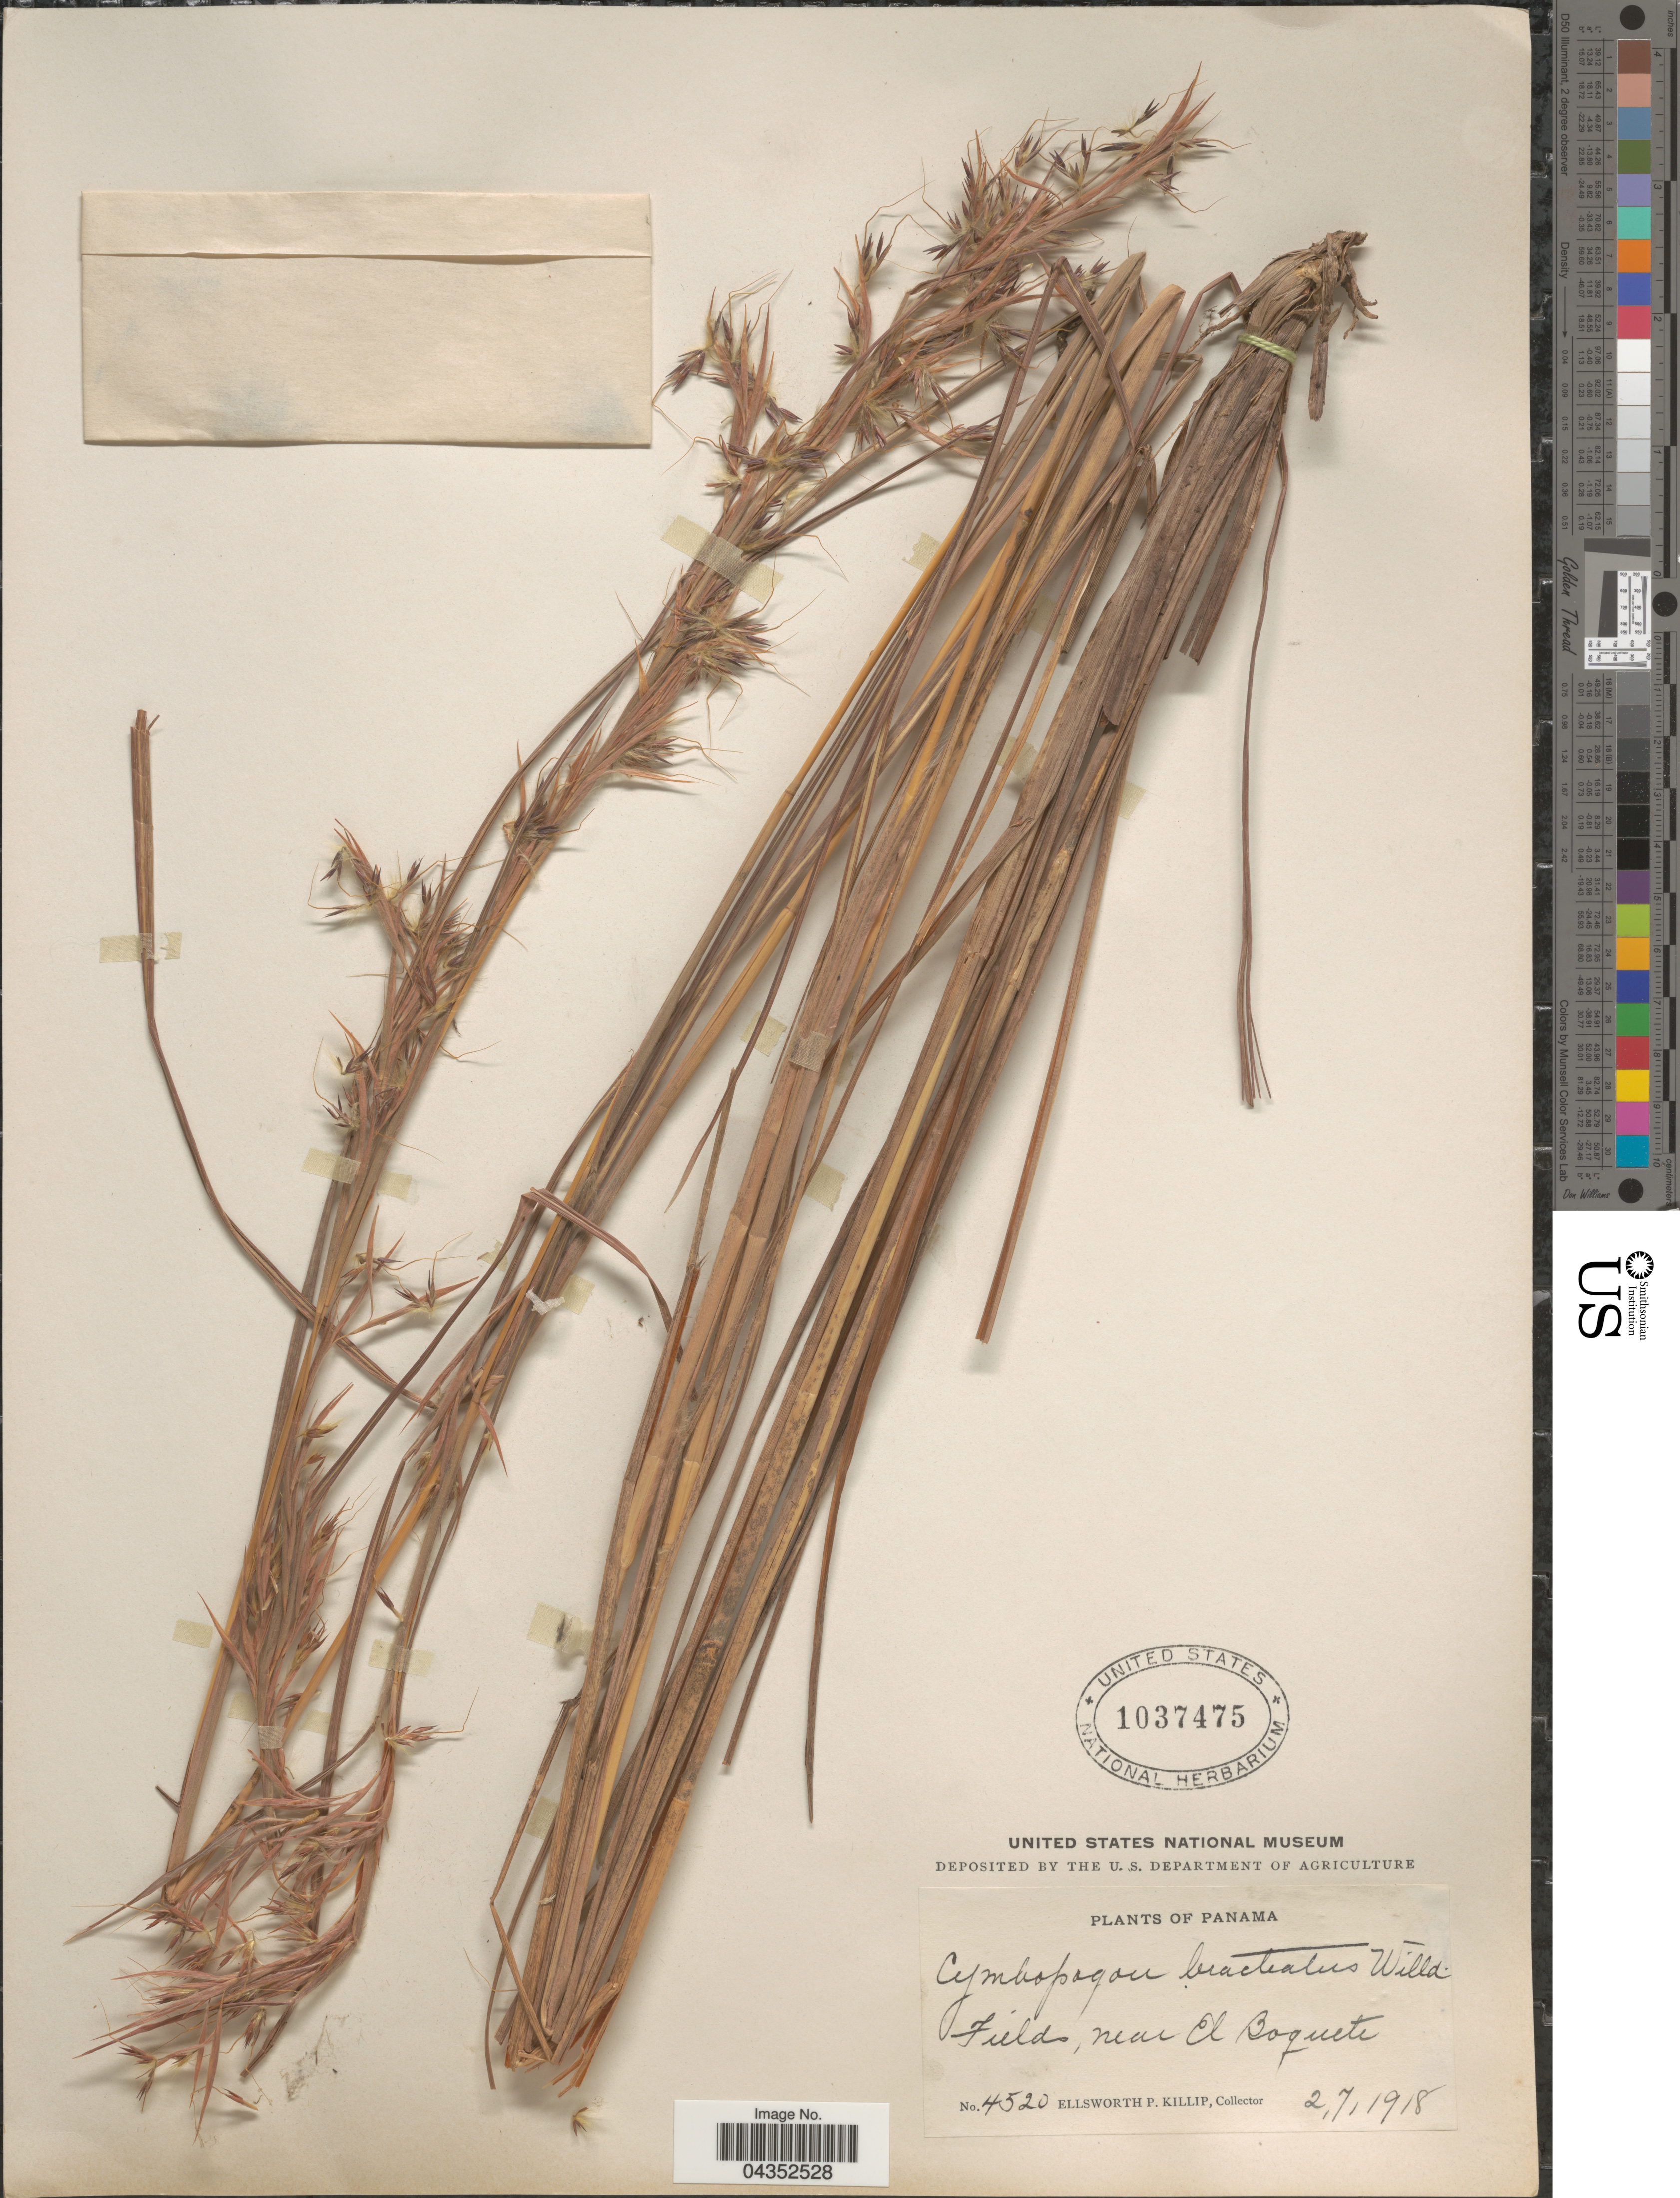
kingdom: Plantae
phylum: Tracheophyta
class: Liliopsida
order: Poales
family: Poaceae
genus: Hyparrhenia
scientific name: Hyparrhenia bracteata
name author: (Humb. & Bonpl.) Stapf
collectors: E. P. Killip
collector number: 4520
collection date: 1918-07-02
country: Panama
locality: Fields, near El Boquete.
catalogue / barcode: US 1037475